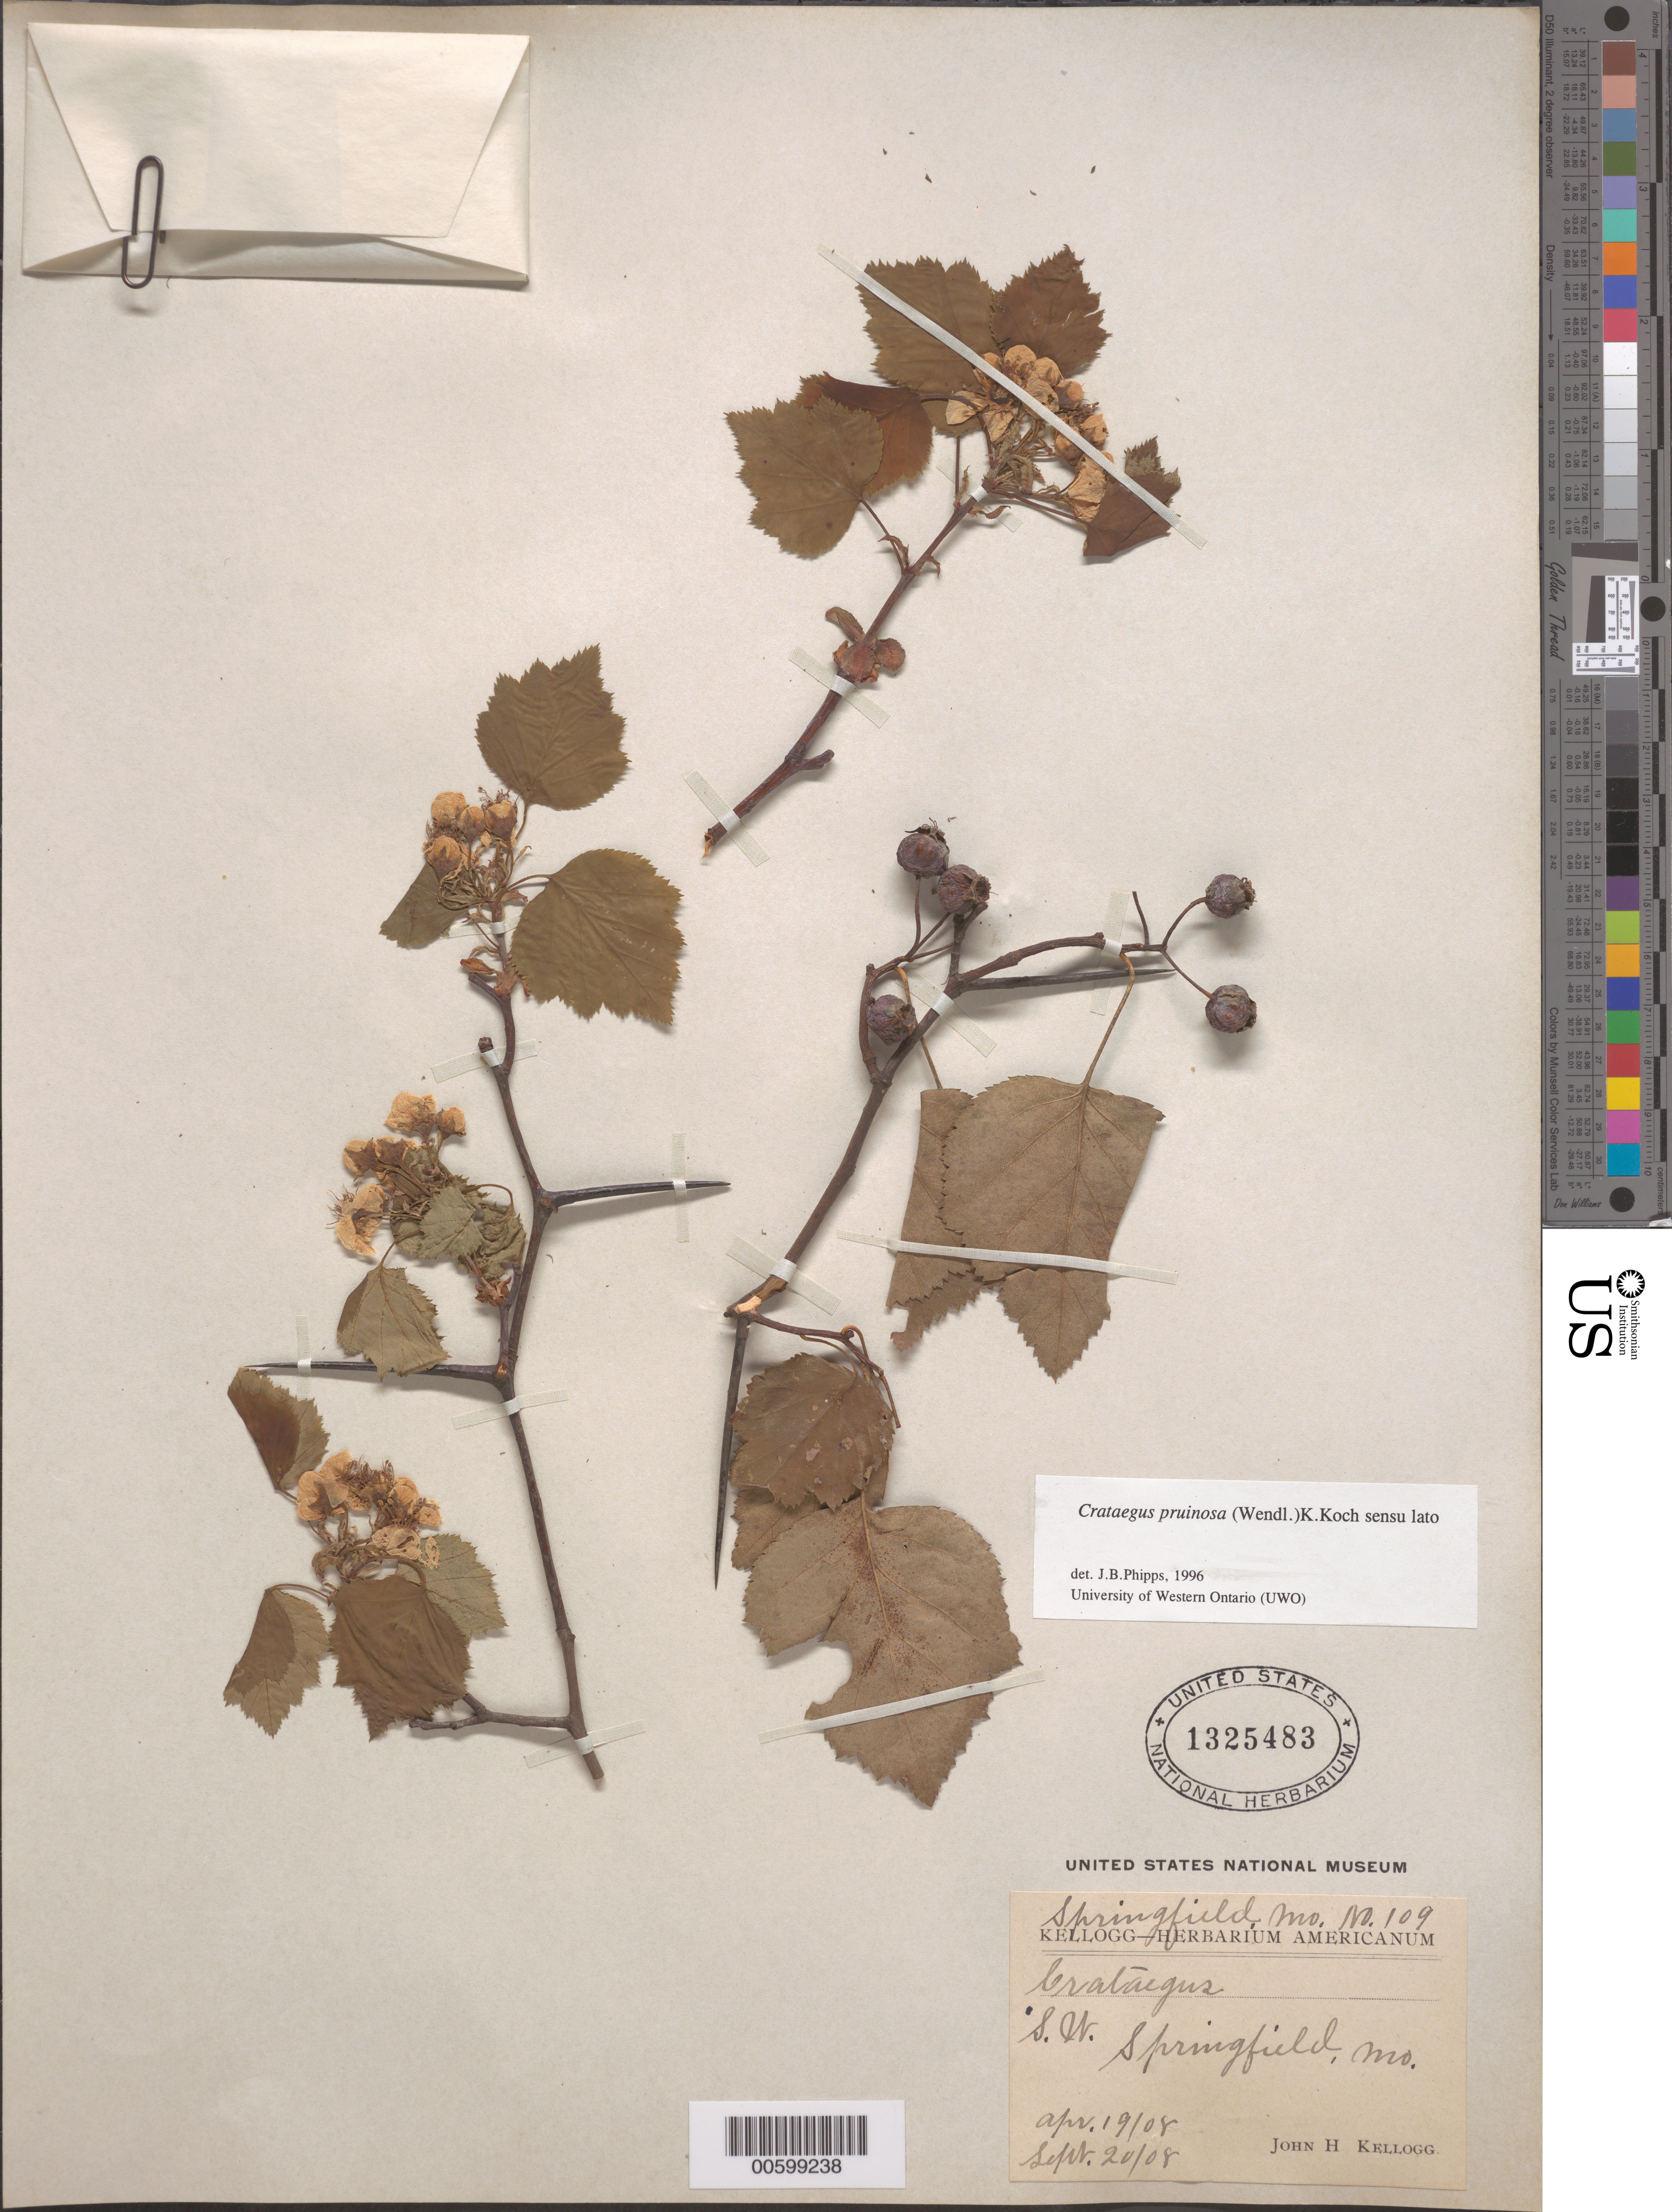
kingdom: Plantae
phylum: Tracheophyta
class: Magnoliopsida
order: Rosales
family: Rosaceae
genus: Crataegus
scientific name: Crataegus pruinosa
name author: (H.L. Wendl.) K. Koch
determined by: Phipps, James B., (UWO), University of Western Ontario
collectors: J. H. Kellogg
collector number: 109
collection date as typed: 19 Apr 1908 and 20 Sep 1908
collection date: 1908-04-19,1908-09-20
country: United States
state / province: Missouri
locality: SW Springfield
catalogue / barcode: US 1325483